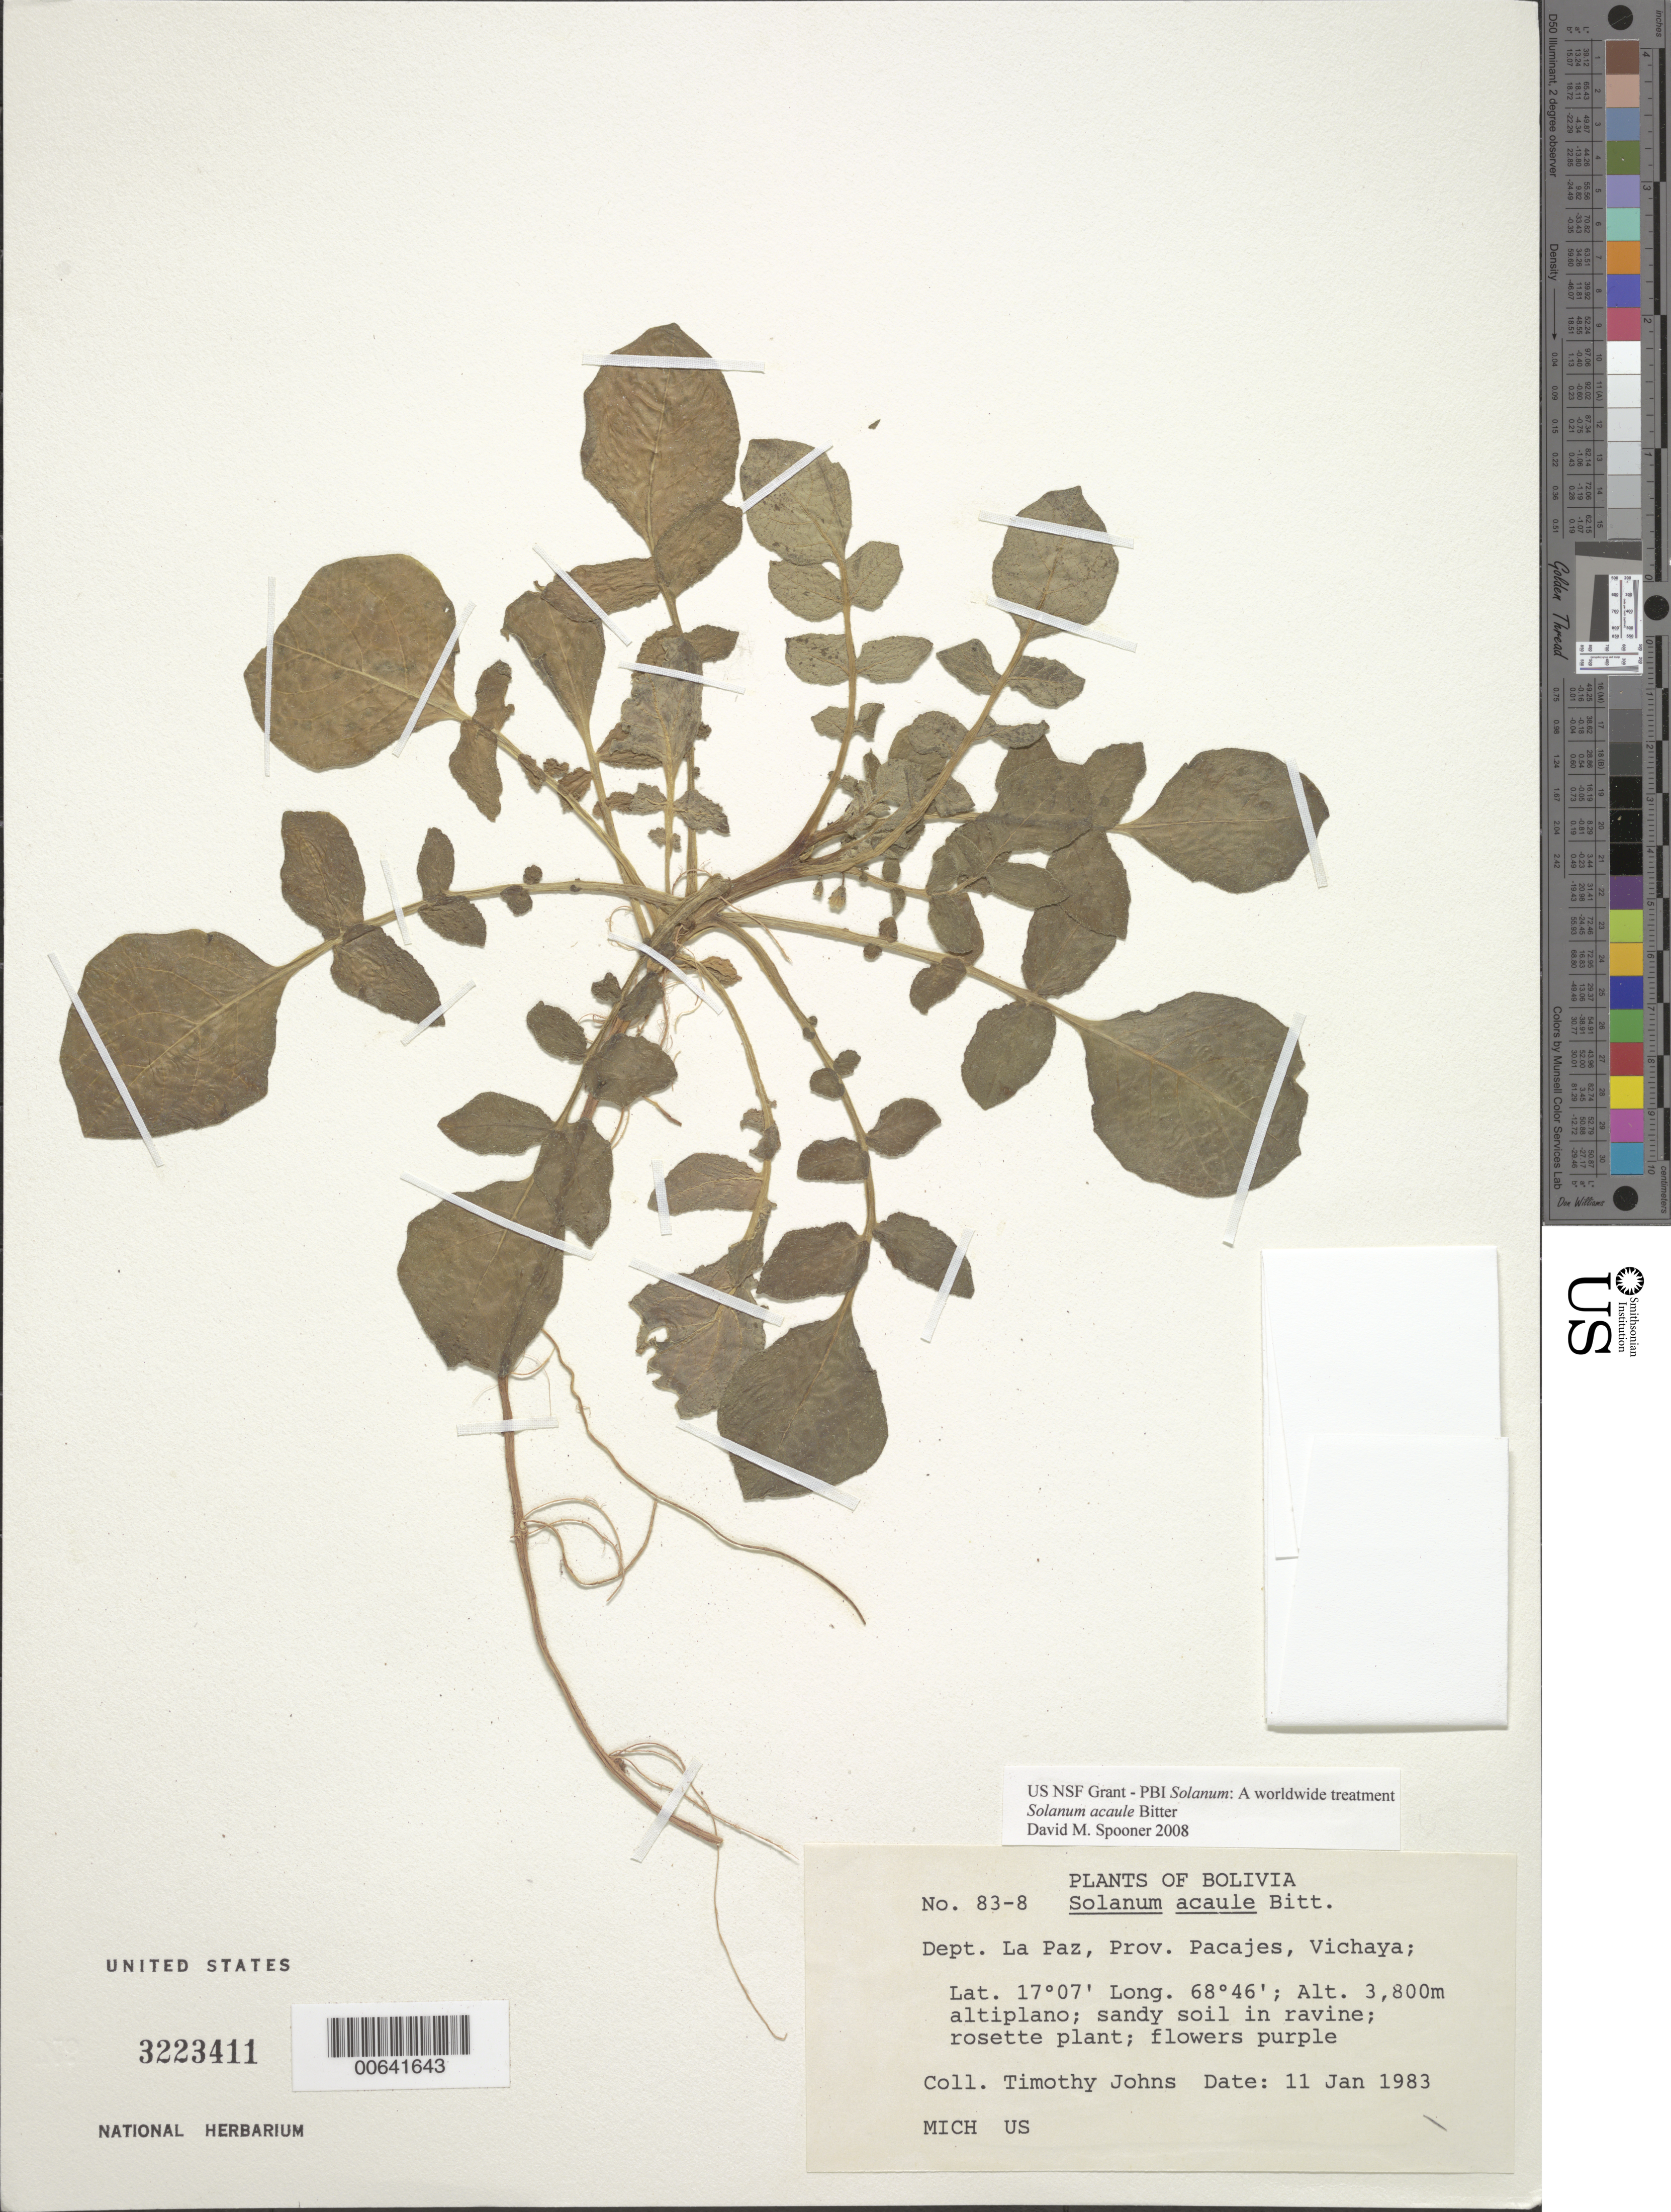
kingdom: Plantae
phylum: Tracheophyta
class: Magnoliopsida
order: Solanales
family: Solanaceae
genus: Solanum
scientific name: Solanum acaule subsp. acaule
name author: Bitter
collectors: T. Johns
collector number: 83-8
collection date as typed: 11 Jan 1983 or 01 Nov 1983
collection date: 1983-01-11 or 1983-11-01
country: Bolivia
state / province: La Paz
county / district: Pacajes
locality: Pacajes. Vichaya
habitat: Altiplano, Suelo arenoso muy quebrado.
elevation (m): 3800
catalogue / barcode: US 3223411